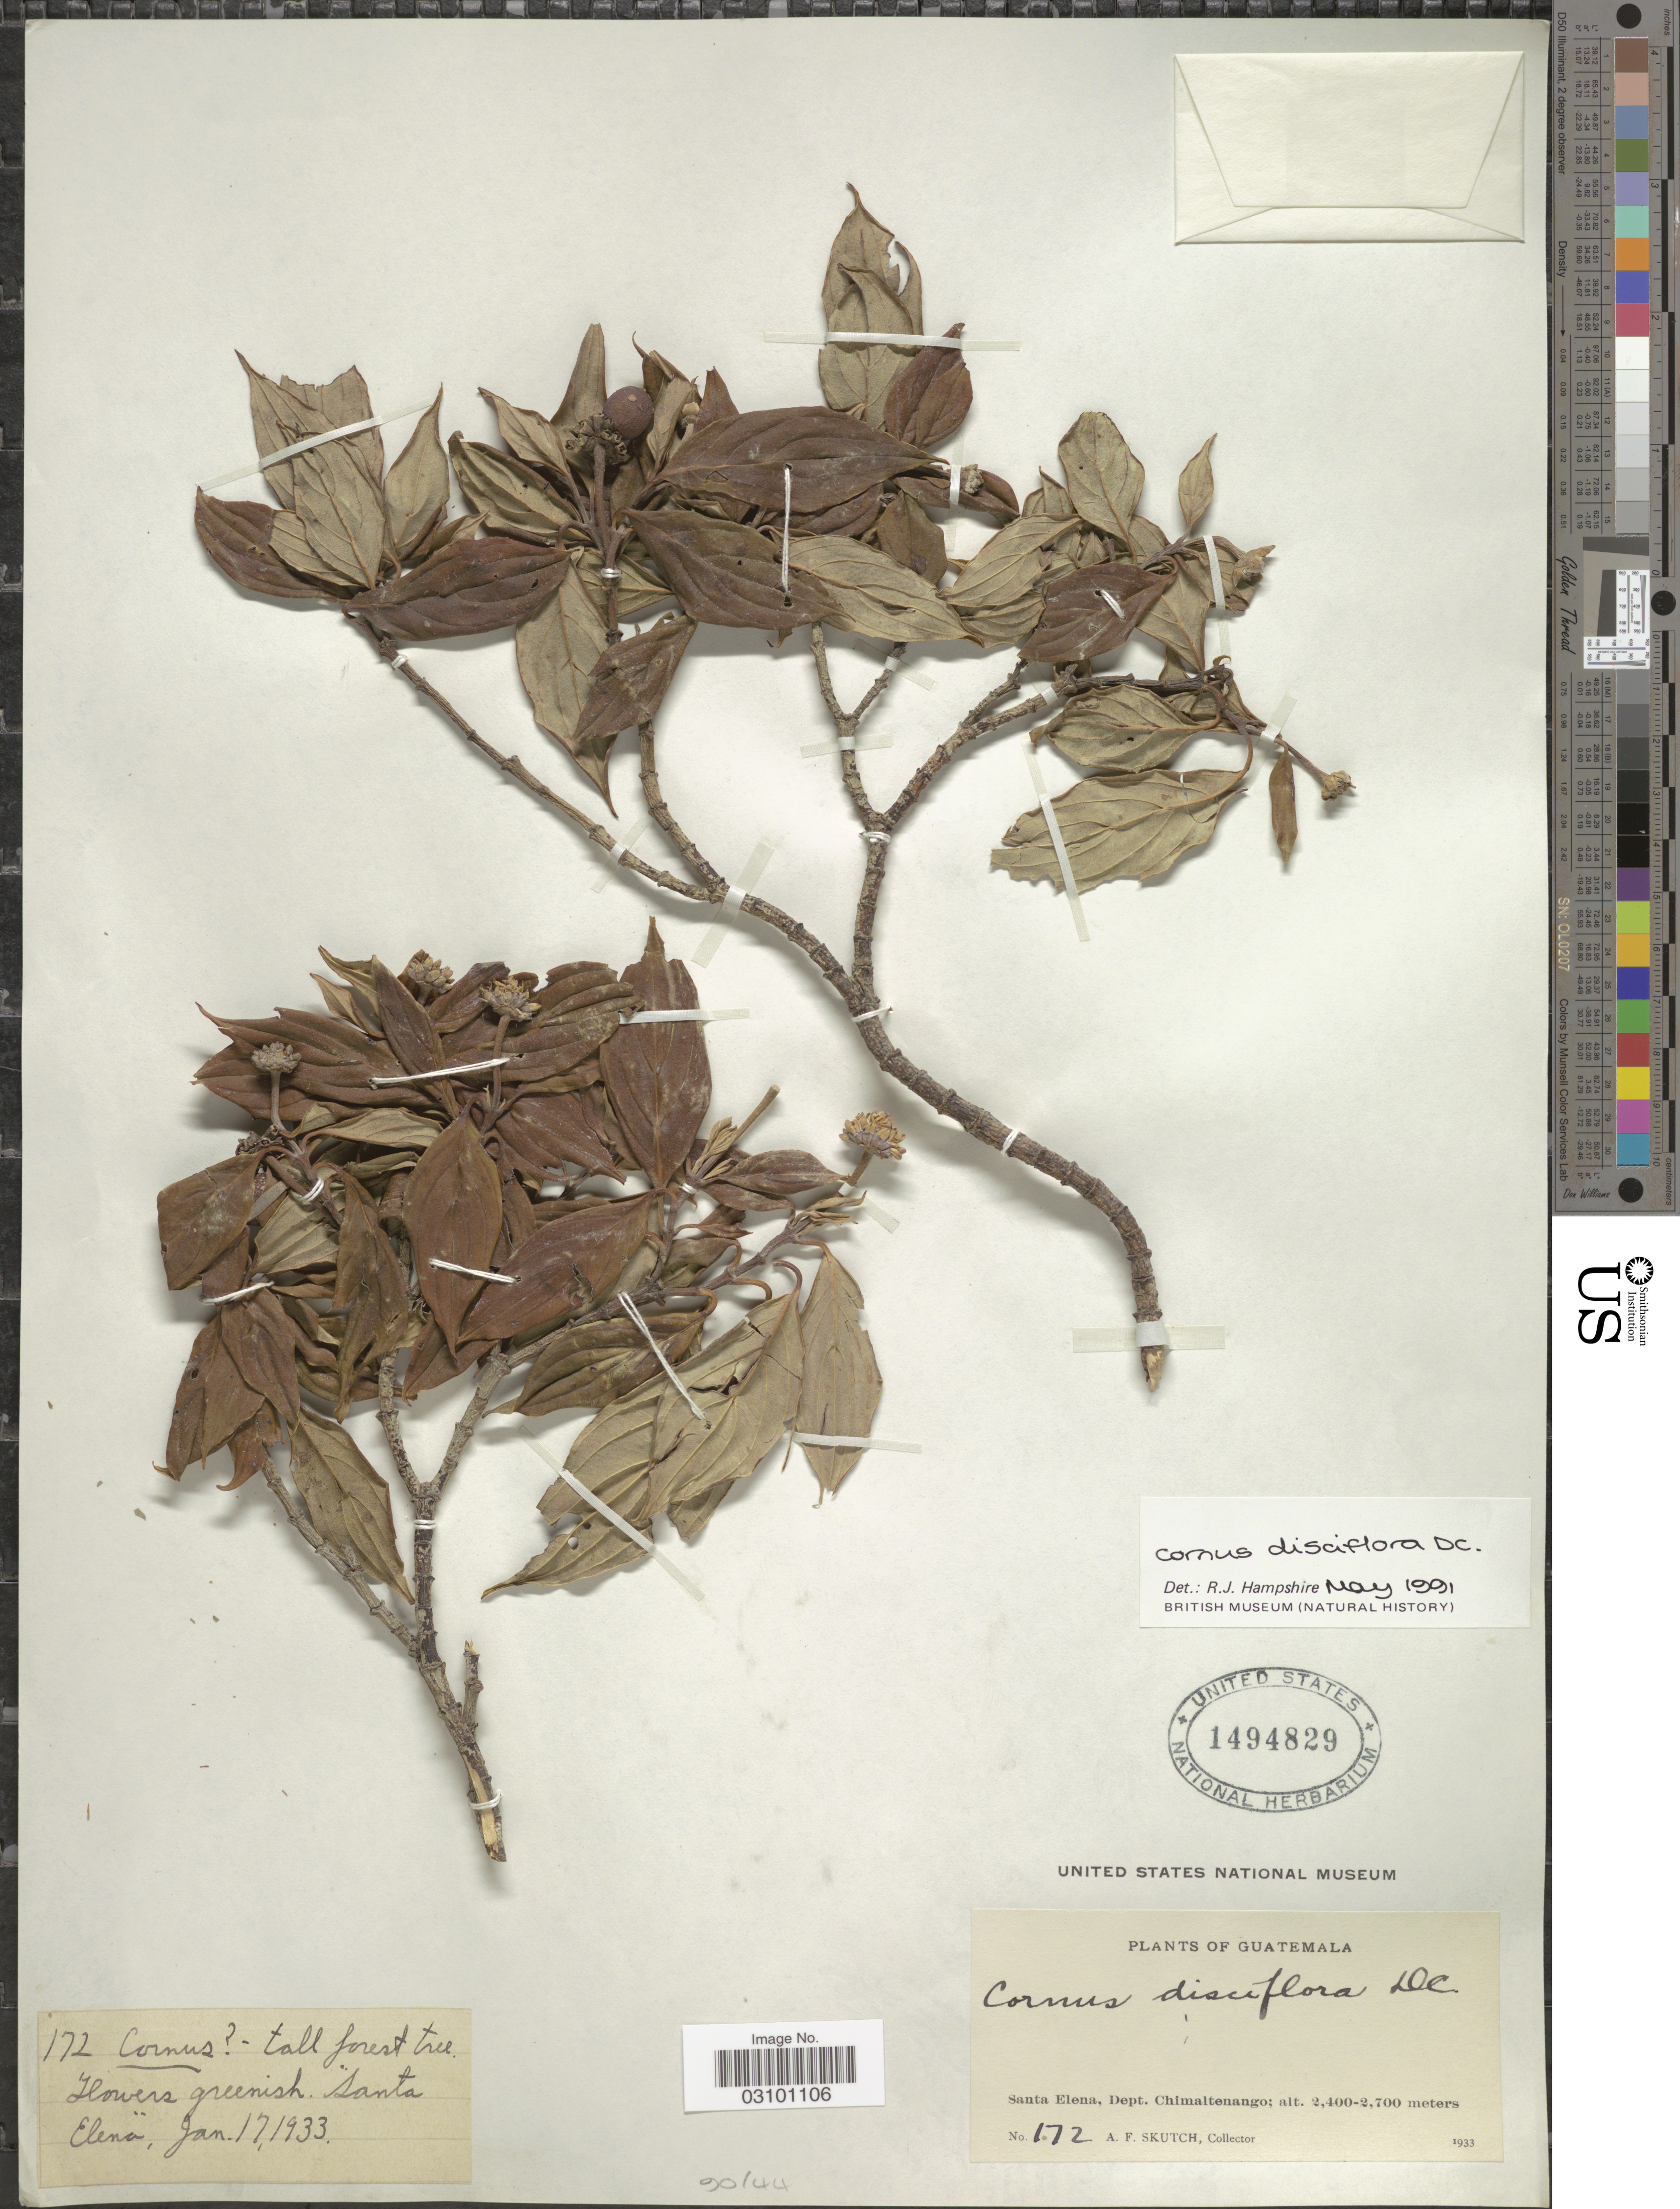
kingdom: Plantae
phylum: Tracheophyta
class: Magnoliopsida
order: Cornales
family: Cornaceae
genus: Cornus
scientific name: Cornus disciflora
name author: Moc. & Sessé ex DC.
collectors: A. F. Skutch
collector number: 172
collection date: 1933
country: Guatemala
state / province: Chimaltenango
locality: Santa Elena, Dept. Chimaltenango.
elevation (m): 2400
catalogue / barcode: US 1494829